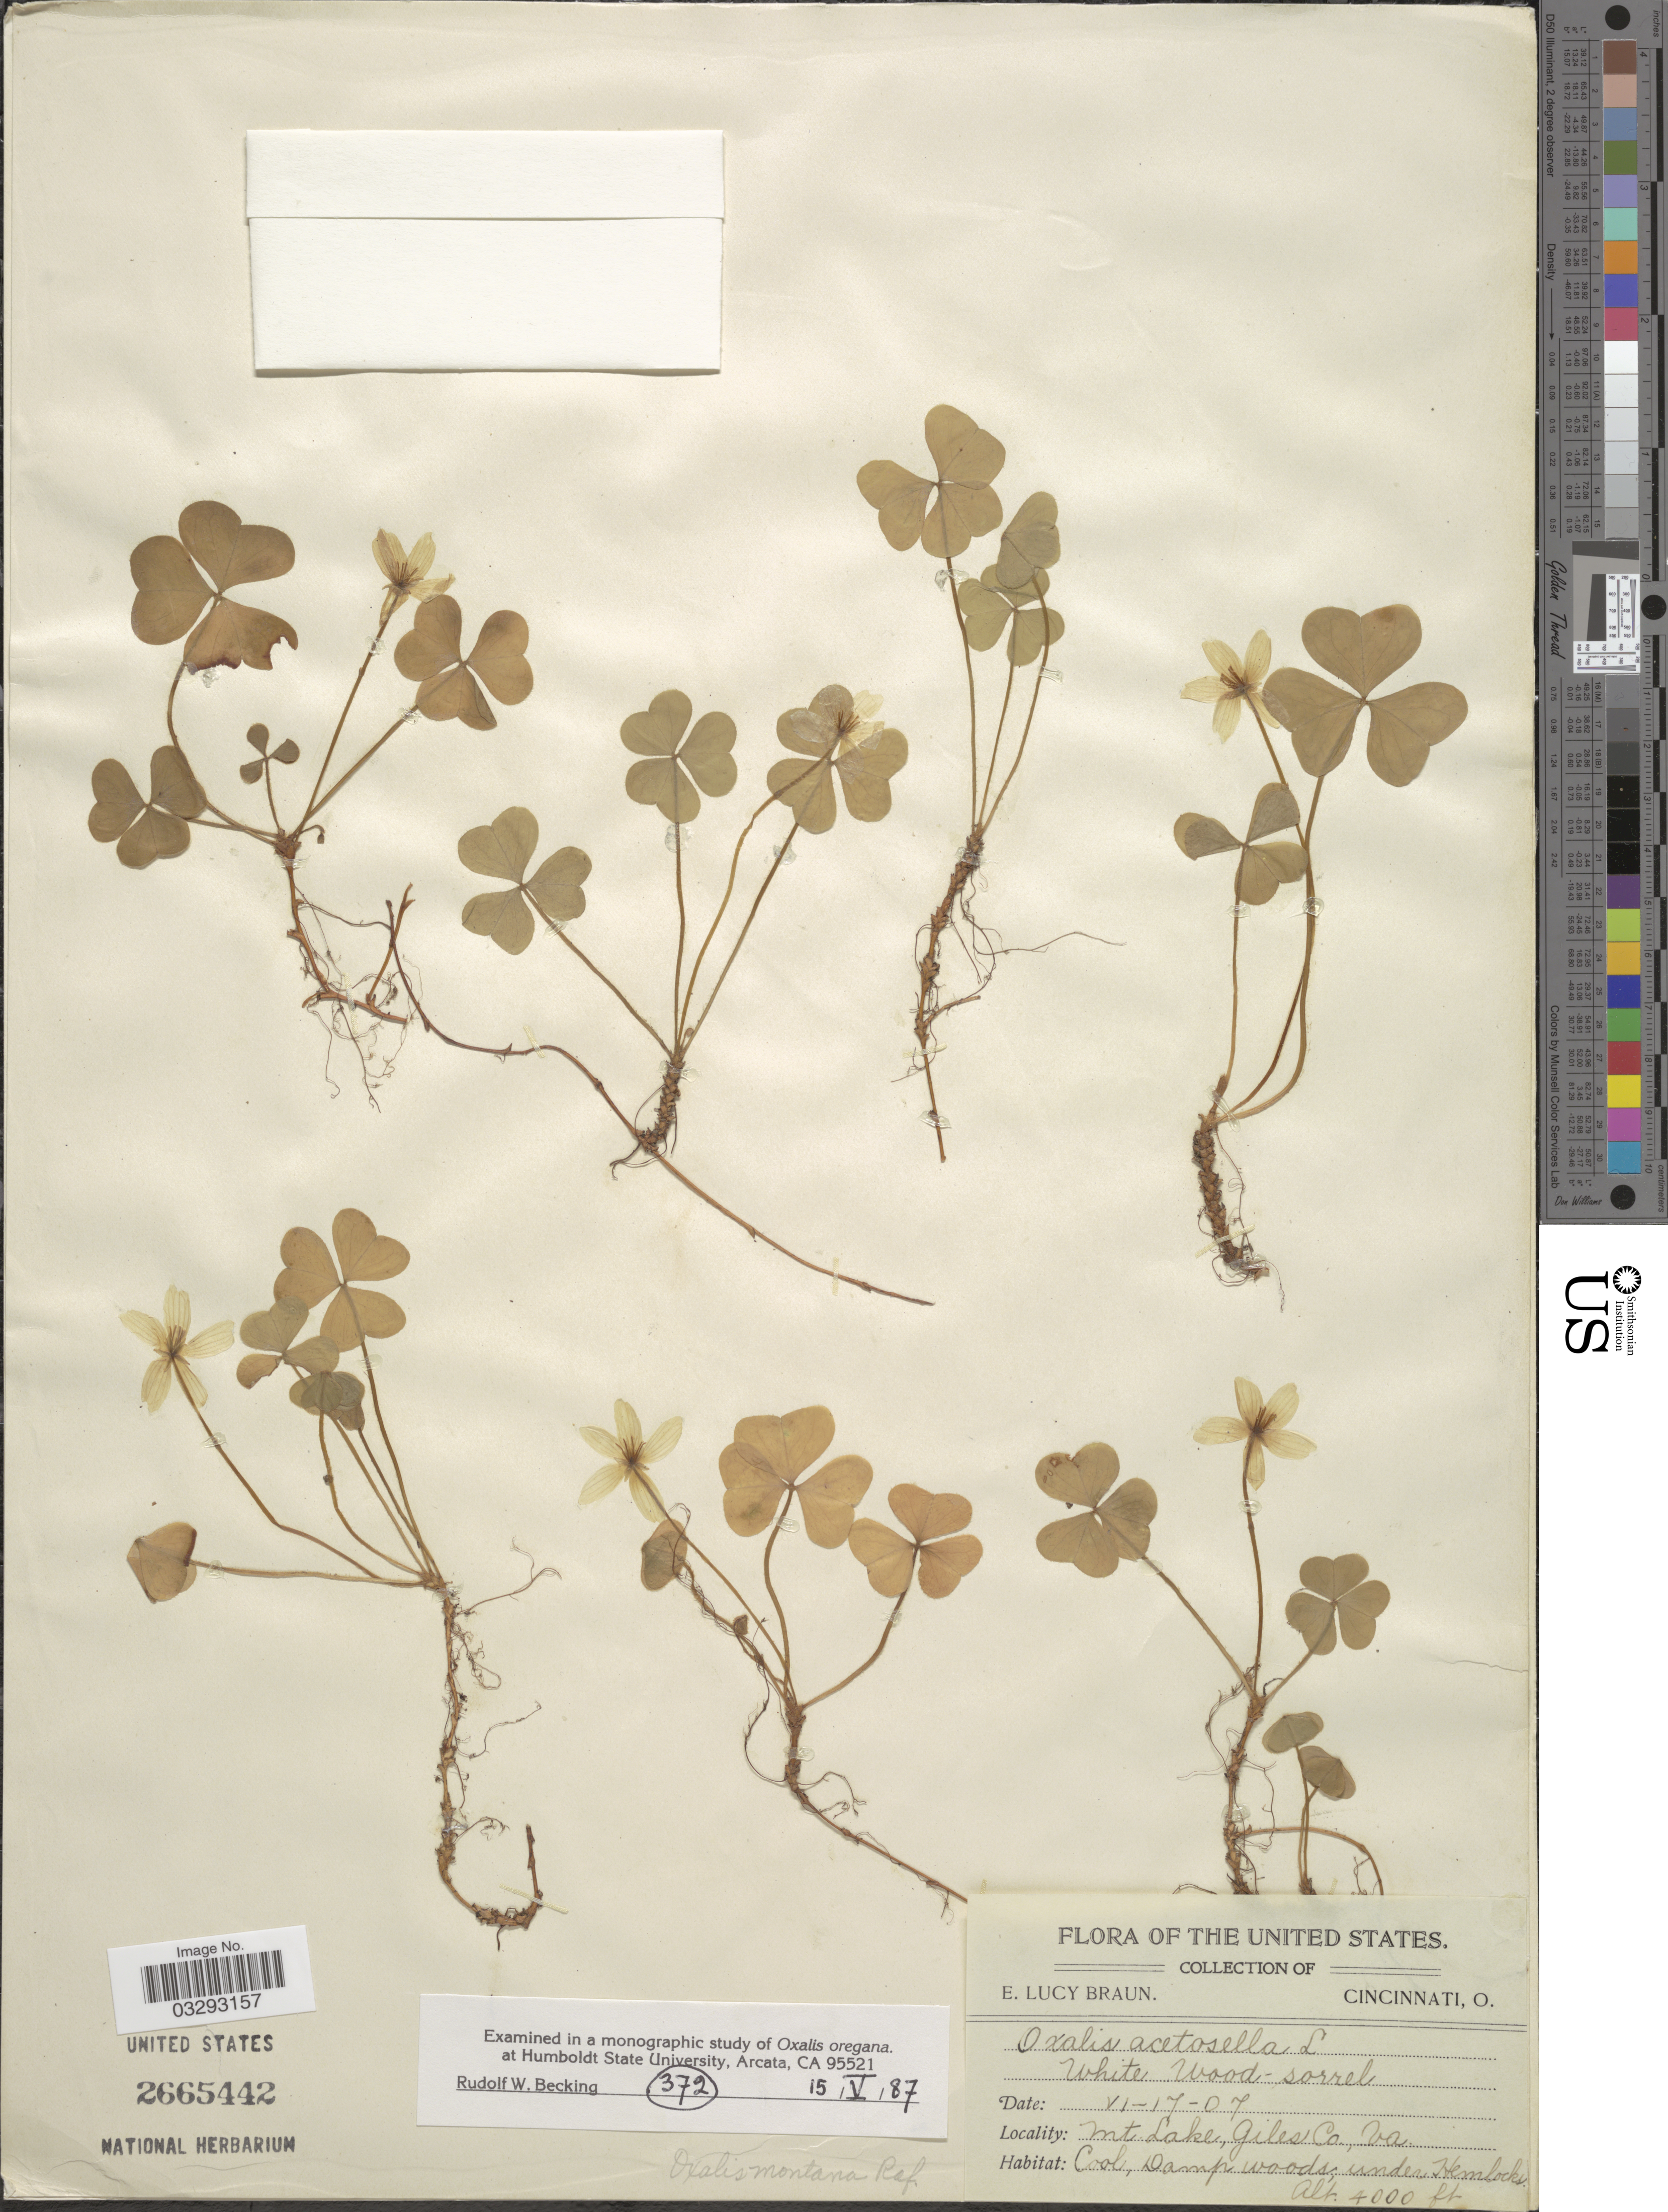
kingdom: Plantae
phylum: Tracheophyta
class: Magnoliopsida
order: Oxalidales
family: Oxalidaceae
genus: Oxalis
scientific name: Oxalis acetosella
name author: L.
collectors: E. L. Braun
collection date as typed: Transcribed d/m/y: 17/4/7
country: United States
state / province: Virginia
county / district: Giles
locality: Mt Lake, Giles Co, Va. Under Hemlocks.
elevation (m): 1219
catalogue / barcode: US 2665442